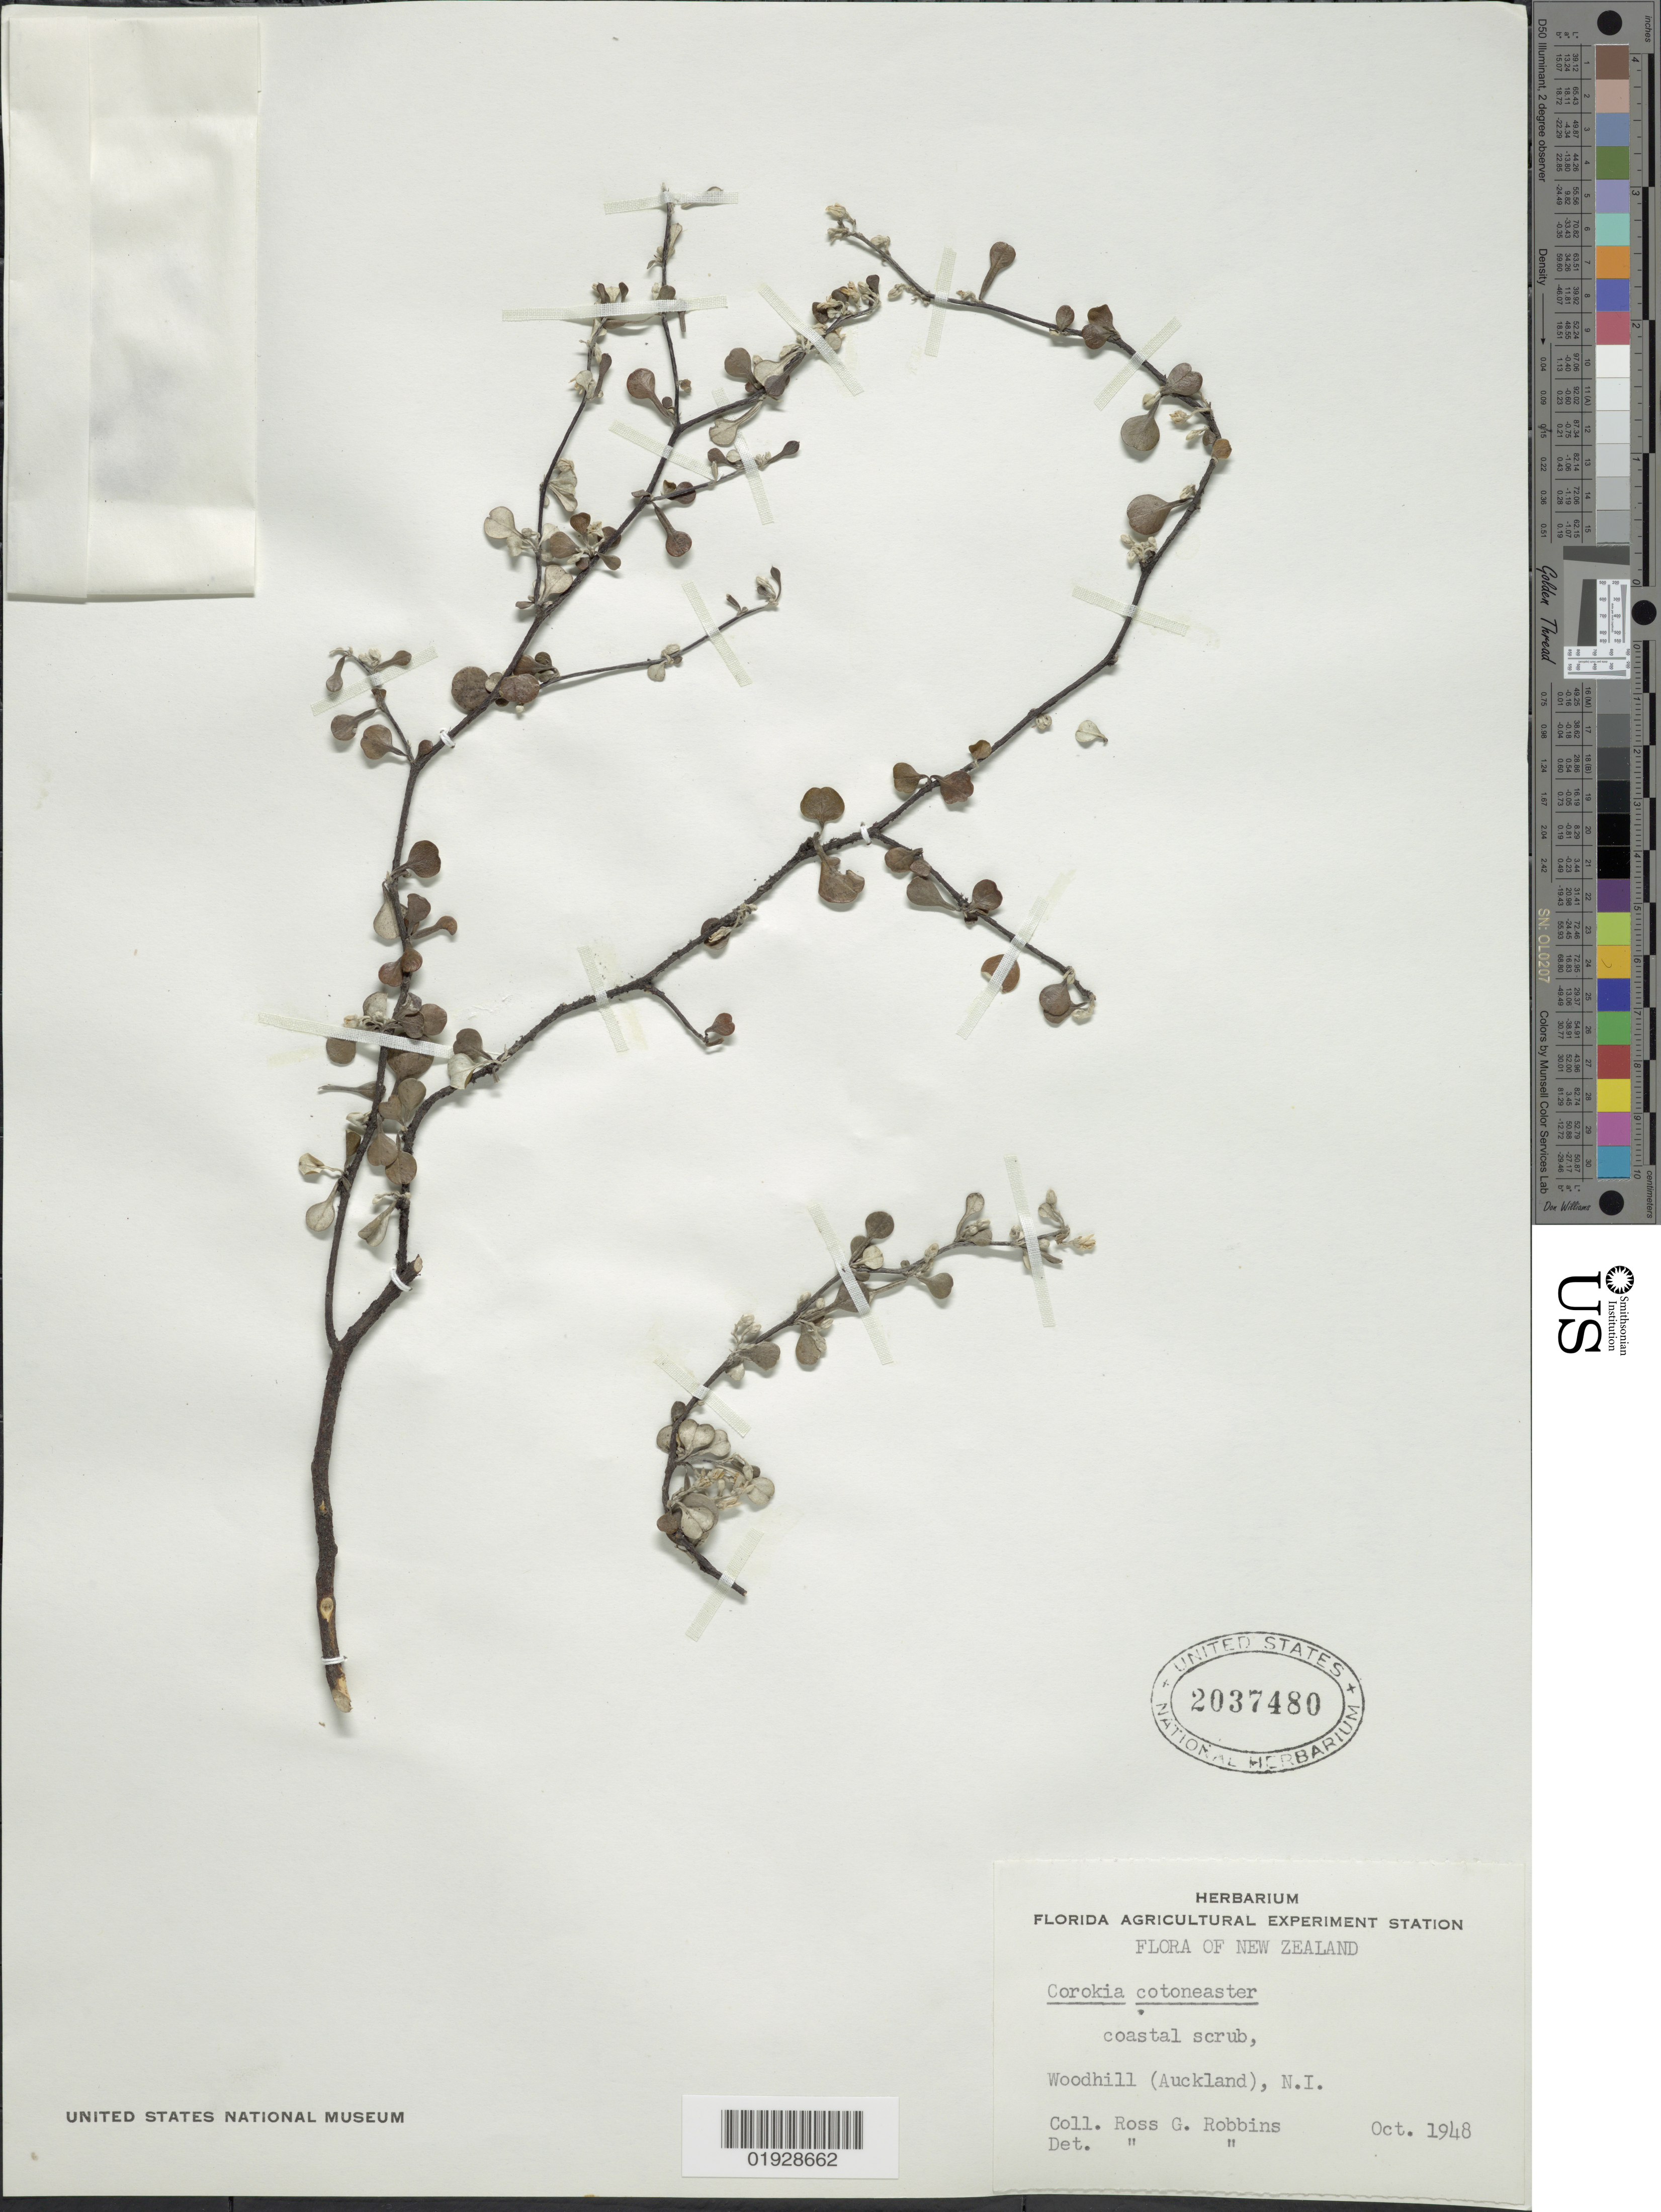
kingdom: Plantae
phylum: Tracheophyta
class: Magnoliopsida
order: Asterales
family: Argophyllaceae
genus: Corokia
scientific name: Corokia cotoneaster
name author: Raoul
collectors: R. Robbins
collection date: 1948-10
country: New Zealand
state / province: Auckland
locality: Woodhill, N.I.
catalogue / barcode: US 2037480